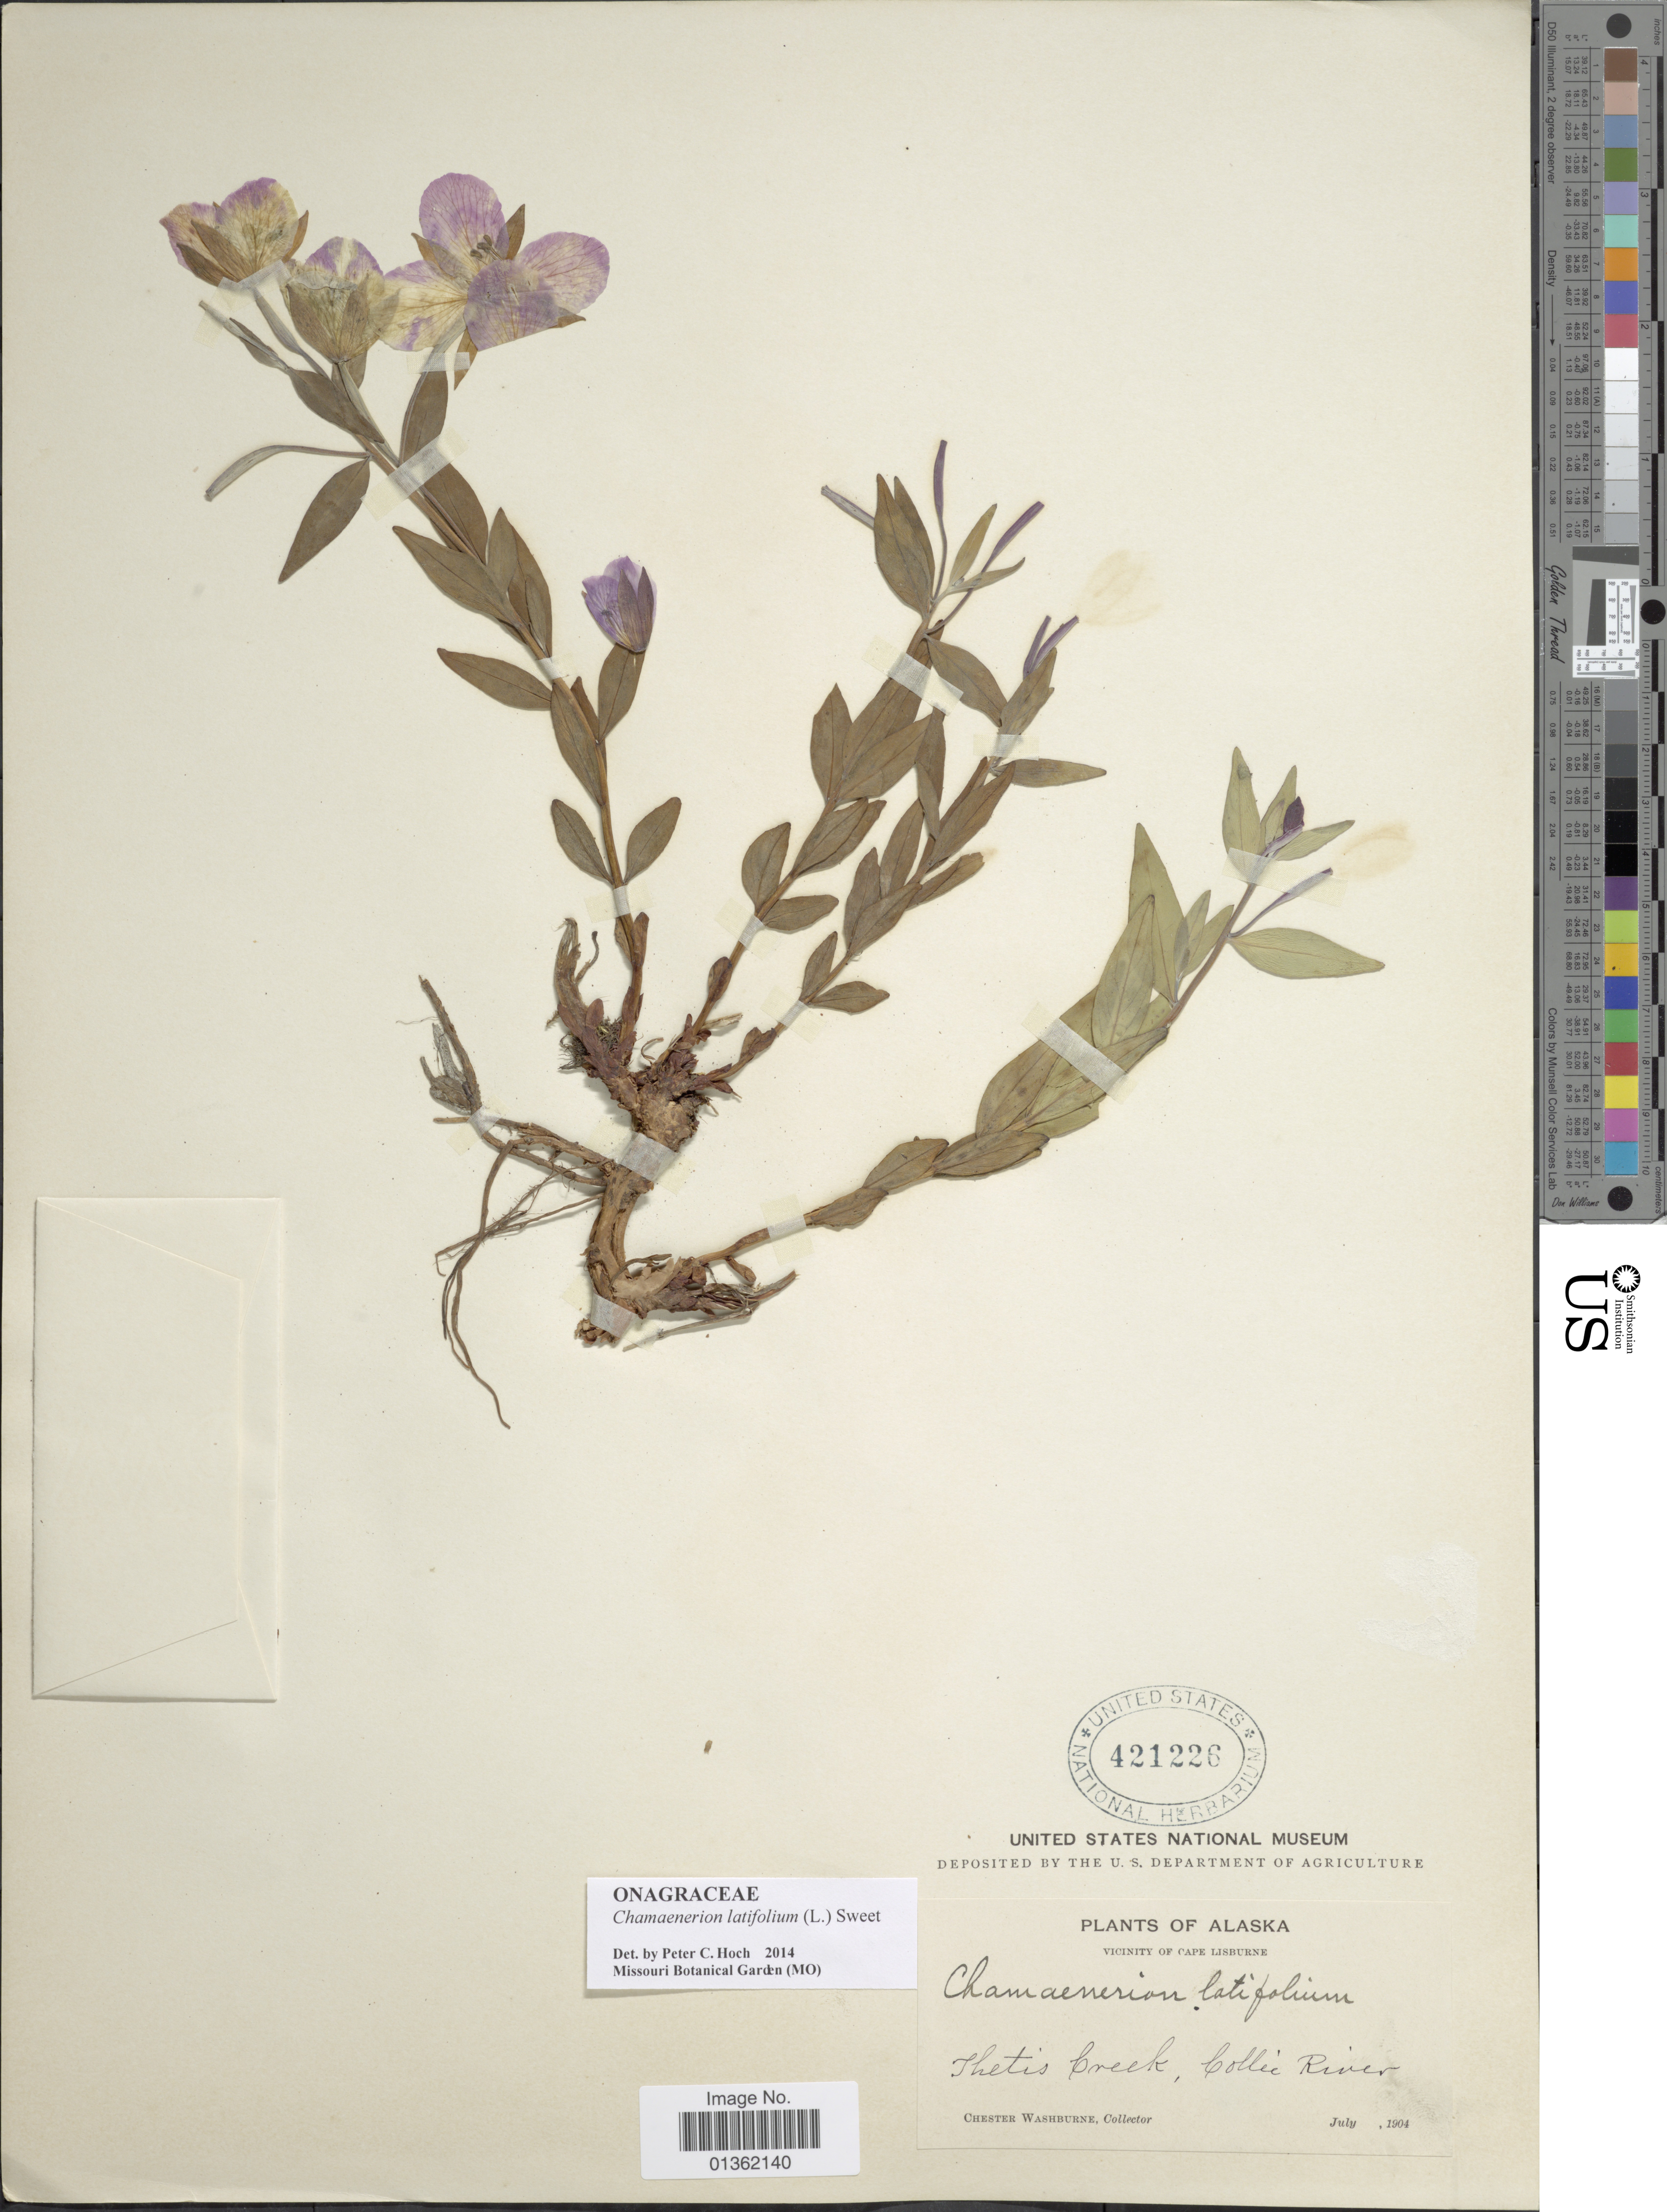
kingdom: Plantae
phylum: Tracheophyta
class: Magnoliopsida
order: Myrtales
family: Onagraceae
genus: Chamaenerion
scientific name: Chamaenerion latifolium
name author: (L.) Th. Fr. & Lange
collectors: C. Washburne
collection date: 1904-07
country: United States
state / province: Alaska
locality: Vicinity of Cape Lisburne. Thetis Creek, Collie River.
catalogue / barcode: US 421226